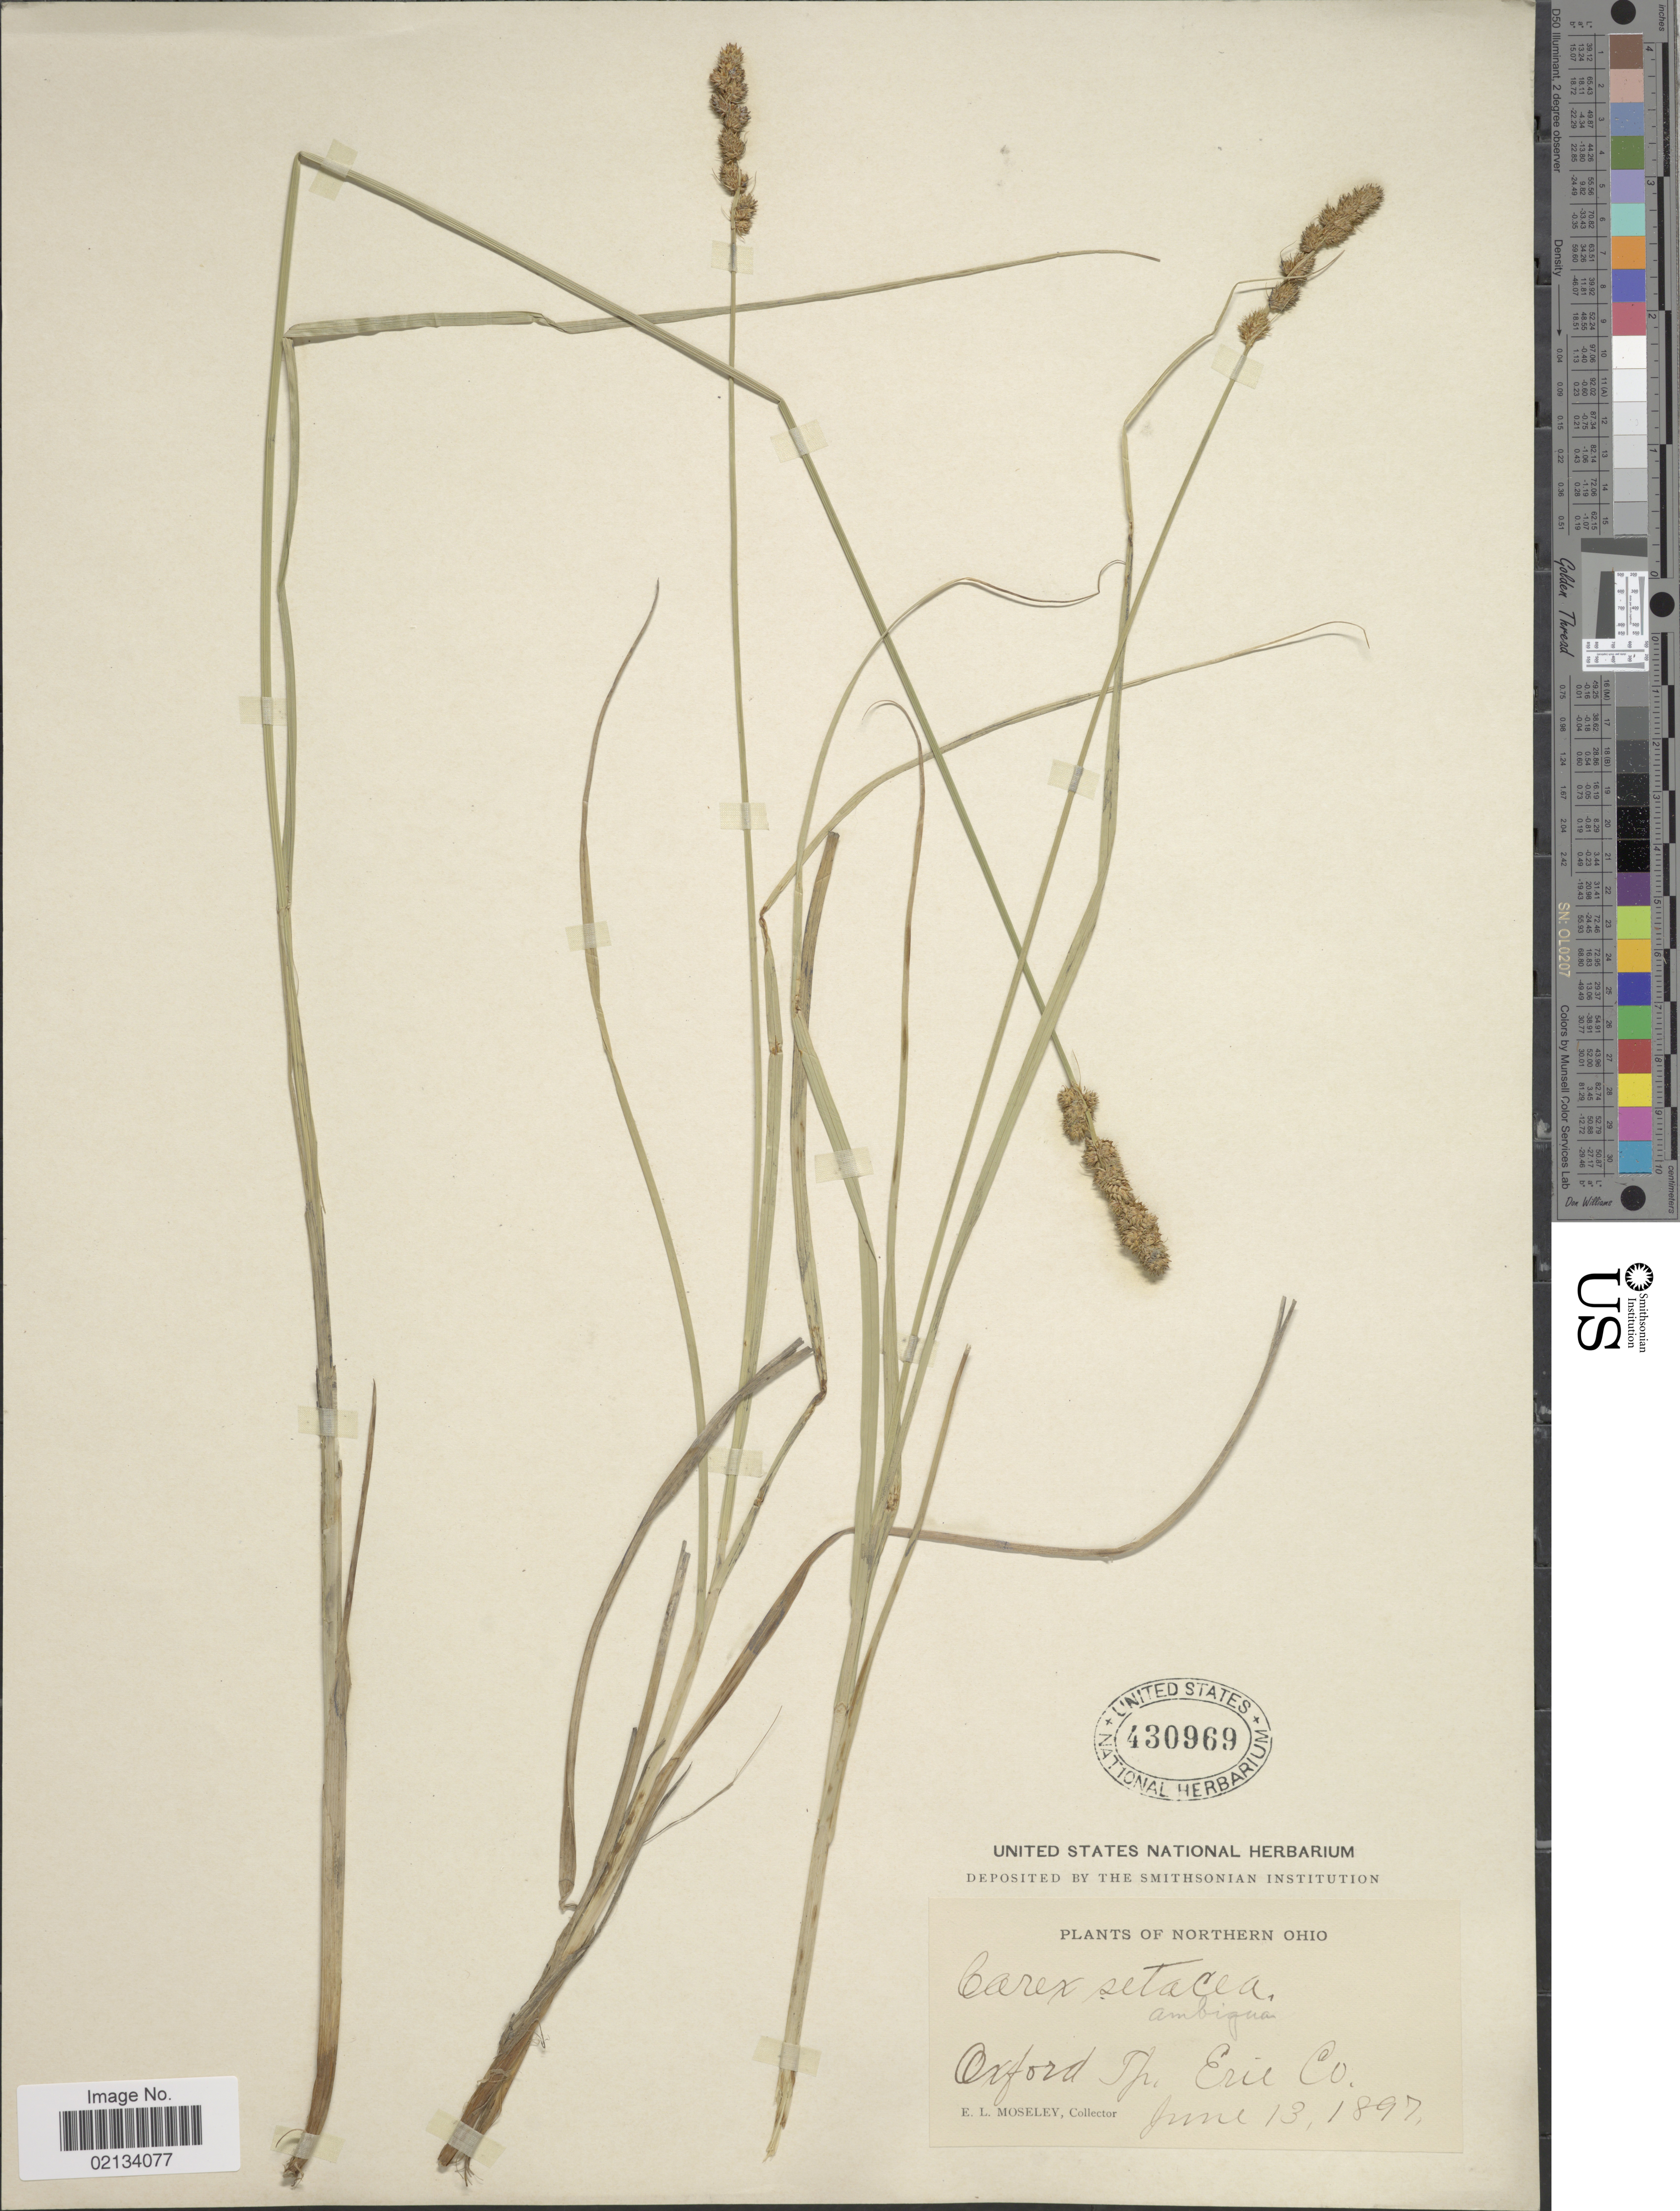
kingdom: Plantae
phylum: Tracheophyta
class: Liliopsida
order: Poales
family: Cyperaceae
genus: Carex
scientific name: Carex annectens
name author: (E.P. Bicknell) E.P. Bicknell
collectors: E. Moseley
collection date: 1897-06-13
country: United States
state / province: Ohio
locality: Northern Ohio, Oxford Tp., Erie Co.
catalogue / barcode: US 430969